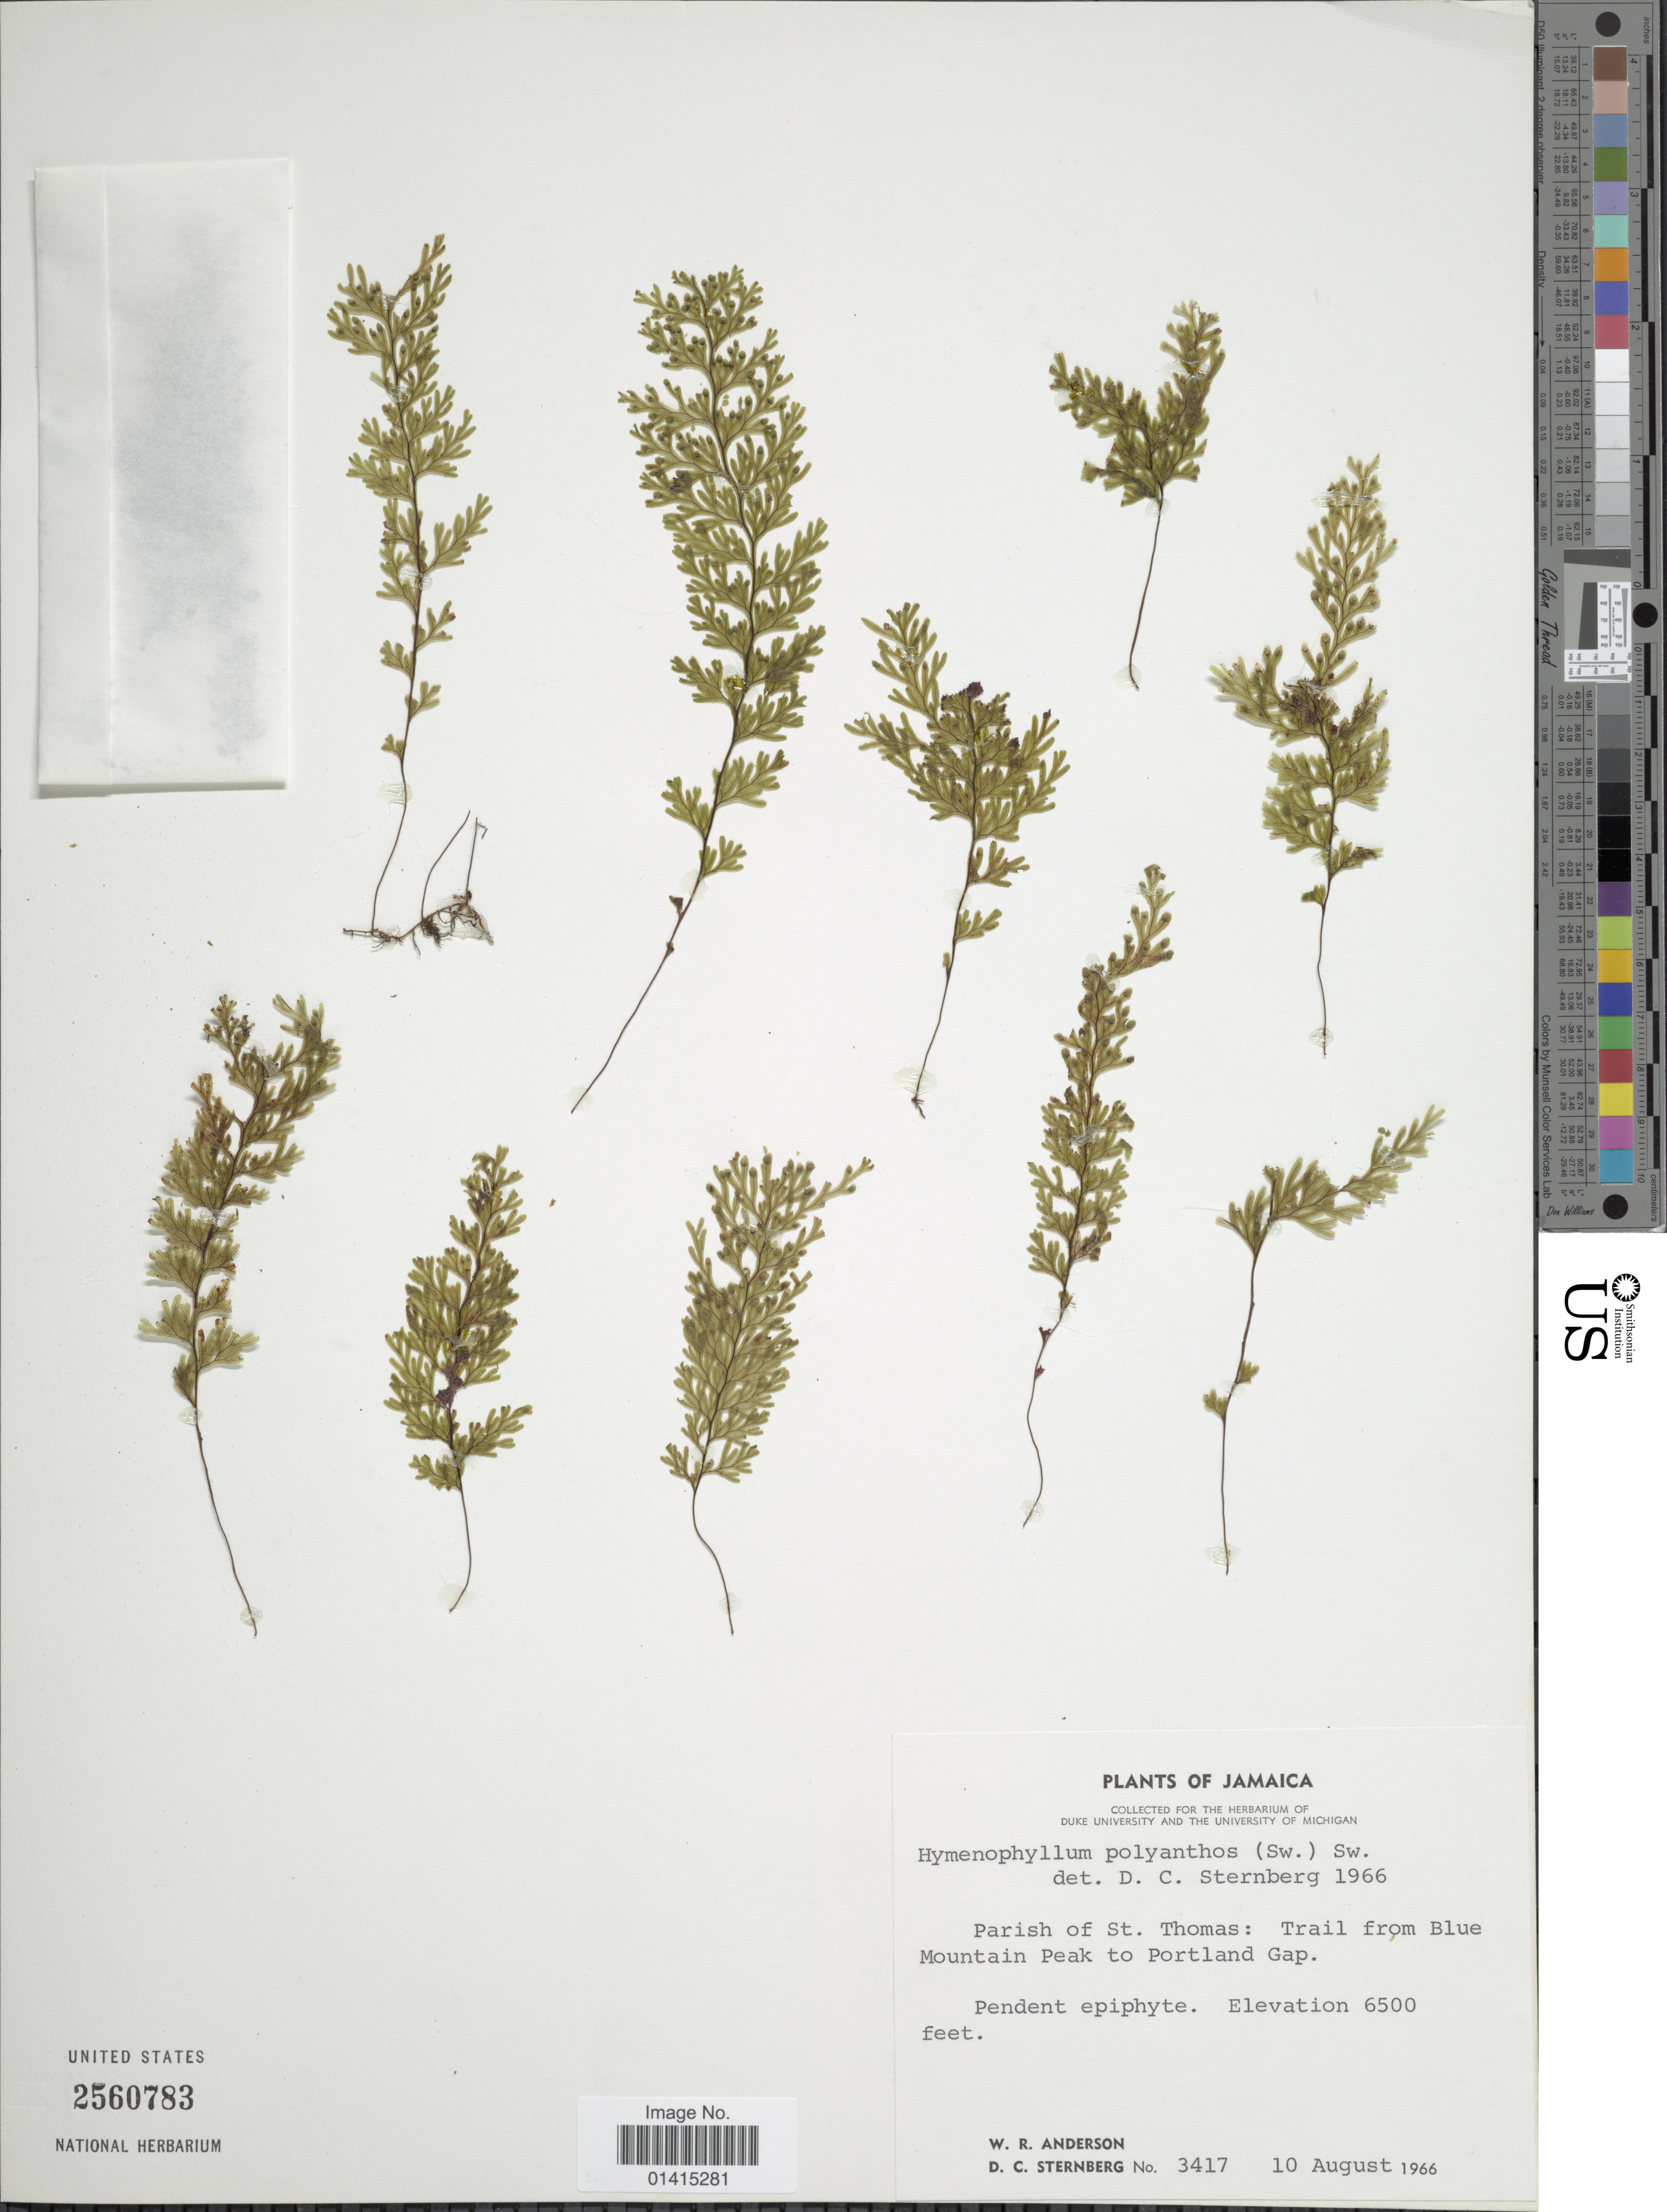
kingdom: Plantae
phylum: Tracheophyta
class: Polypodiopsida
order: Hymenophyllales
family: Hymenophyllaceae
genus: Hymenophyllum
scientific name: Hymenophyllum polyanthos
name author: (Sw.) Sw.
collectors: W. Anderson & D. Sternberg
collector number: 3417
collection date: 1966-08-10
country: Jamaica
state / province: Saint Thomas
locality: Parish of St. Thomas: trail from Blue Mountain Peak to Portland Gap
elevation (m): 1981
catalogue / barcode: US 2560783